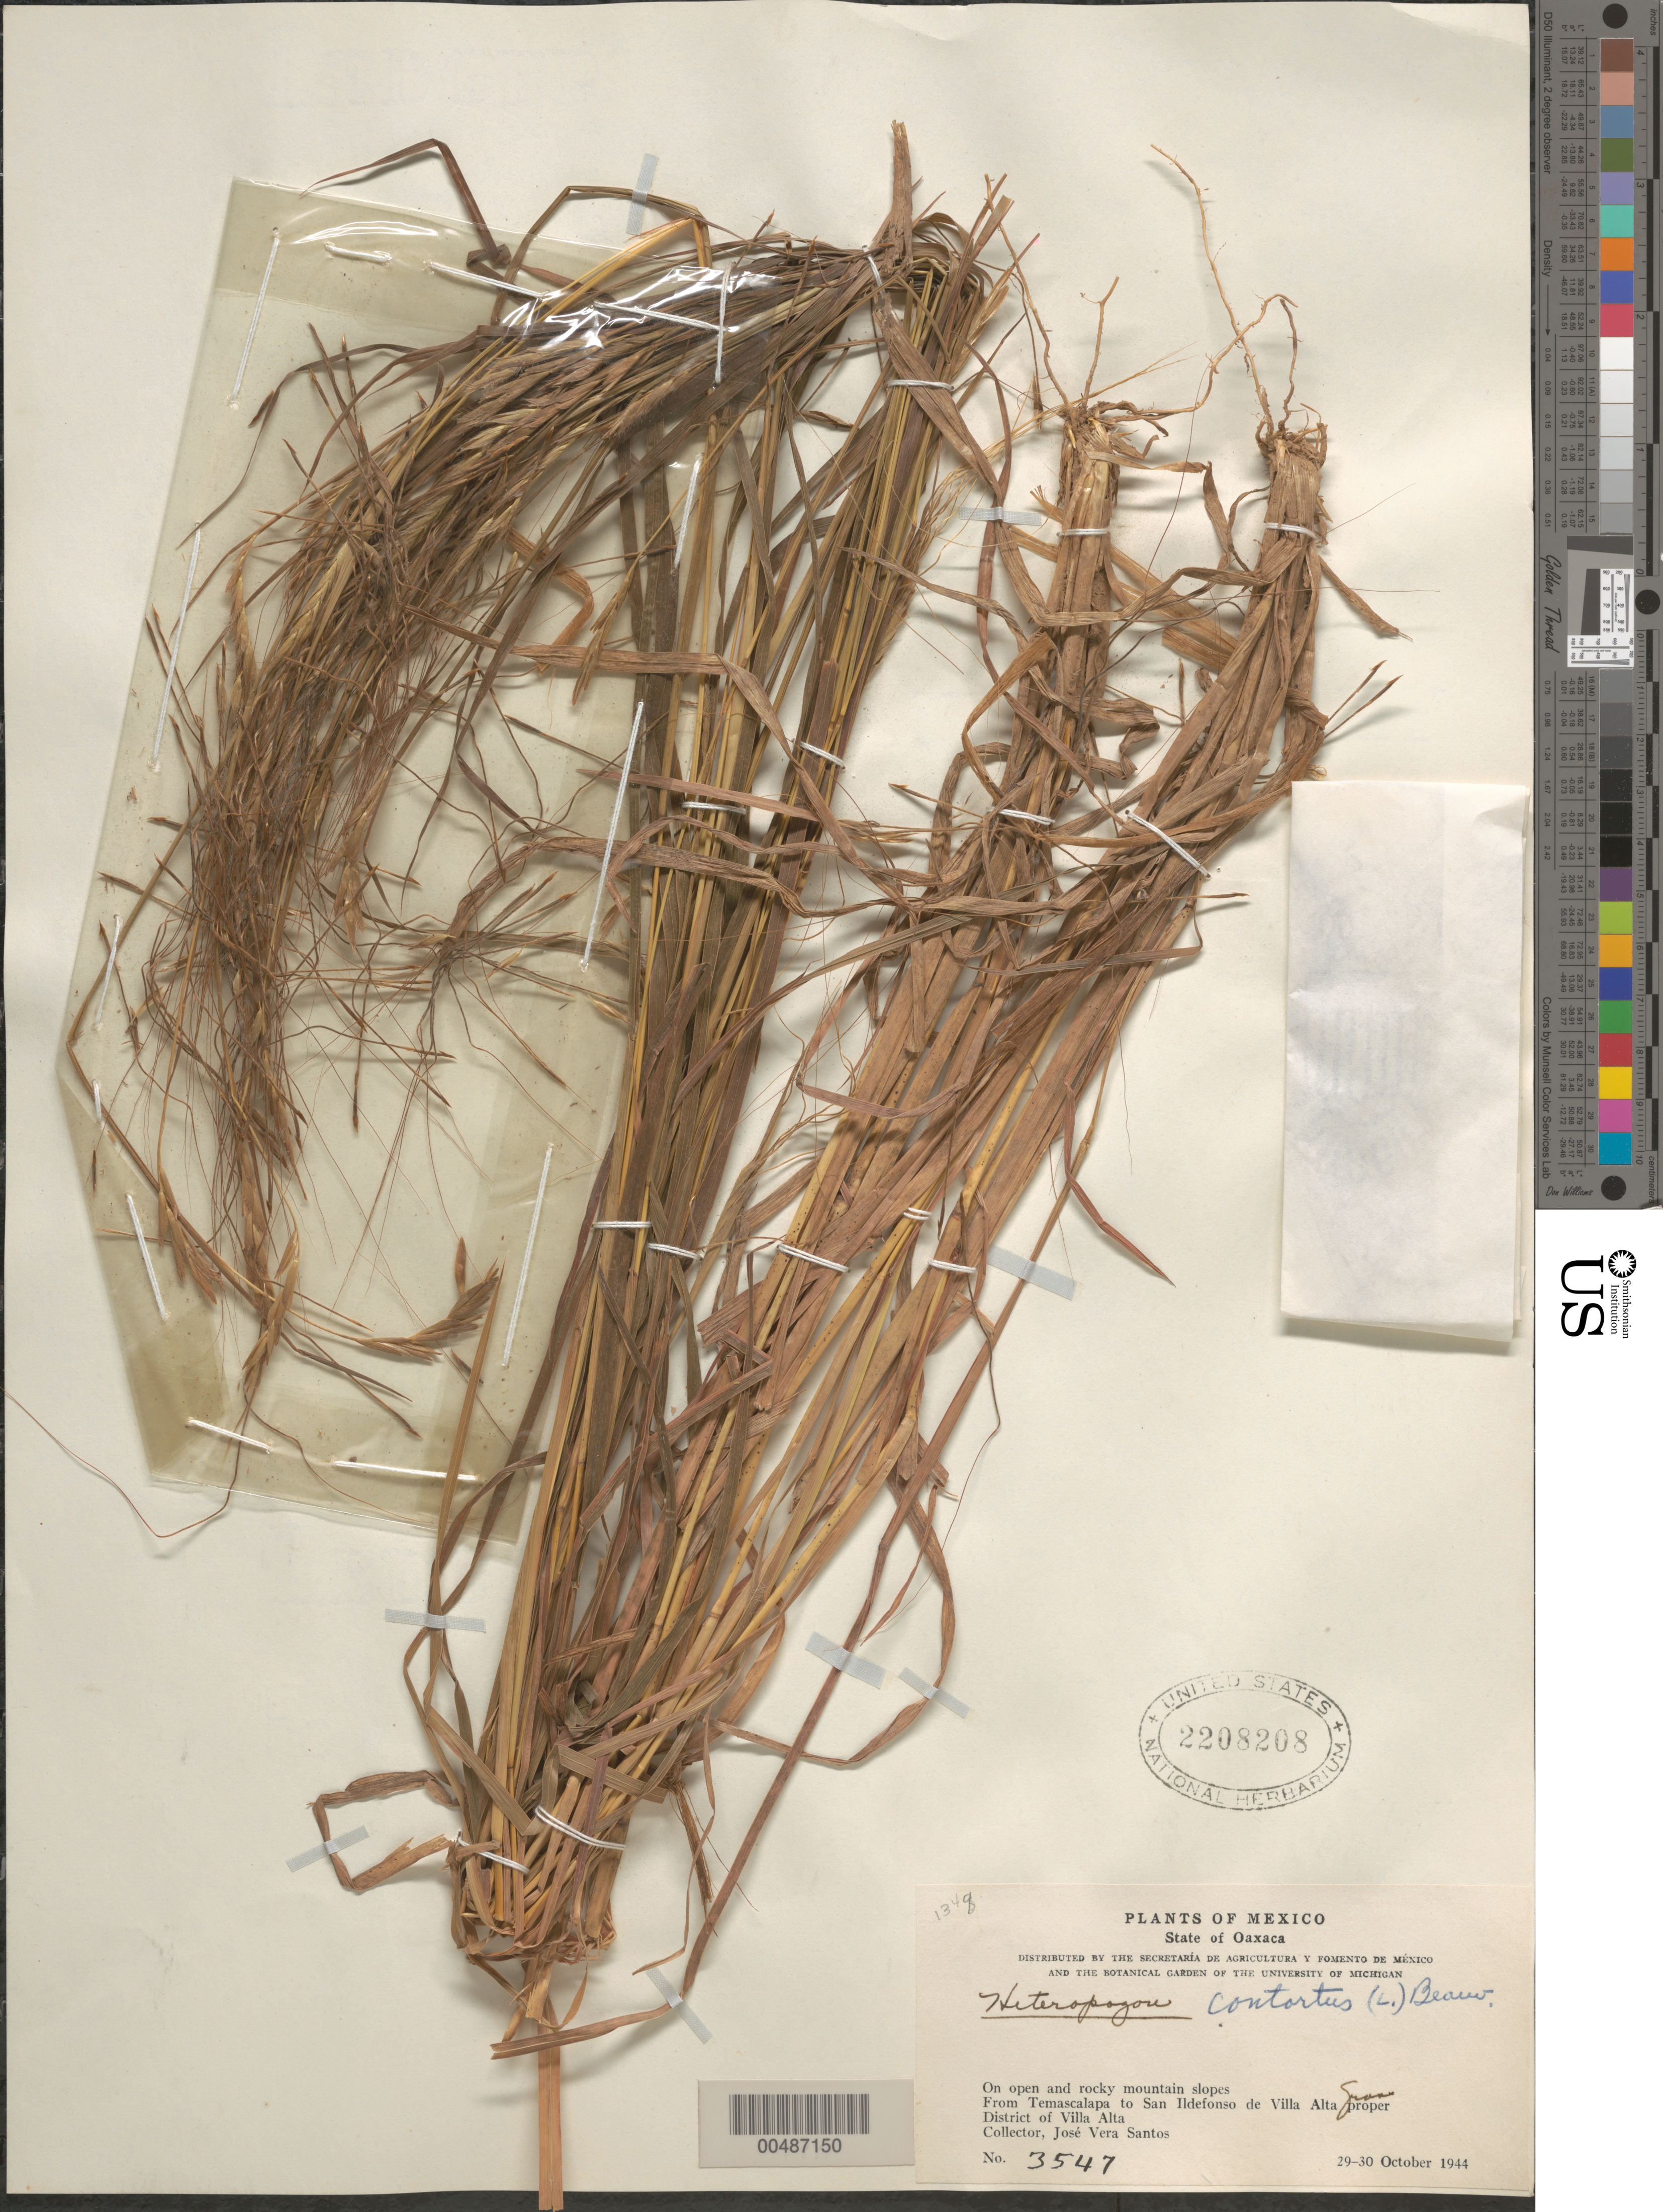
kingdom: Plantae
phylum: Tracheophyta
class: Liliopsida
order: Poales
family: Poaceae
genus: Heteropogon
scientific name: Heteropogon contortus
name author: (L.) P. Beauv. ex Roem. & Schult.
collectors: J. V. Santos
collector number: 3547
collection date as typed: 29 Oct 1944 to 30 Oct 1944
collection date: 1944-10-29/1944-10-30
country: Mexico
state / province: Oaxaca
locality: From Temascalapa to San Ildefonso de Villa Alta proper, Dist of Villa Alta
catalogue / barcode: US 2208208